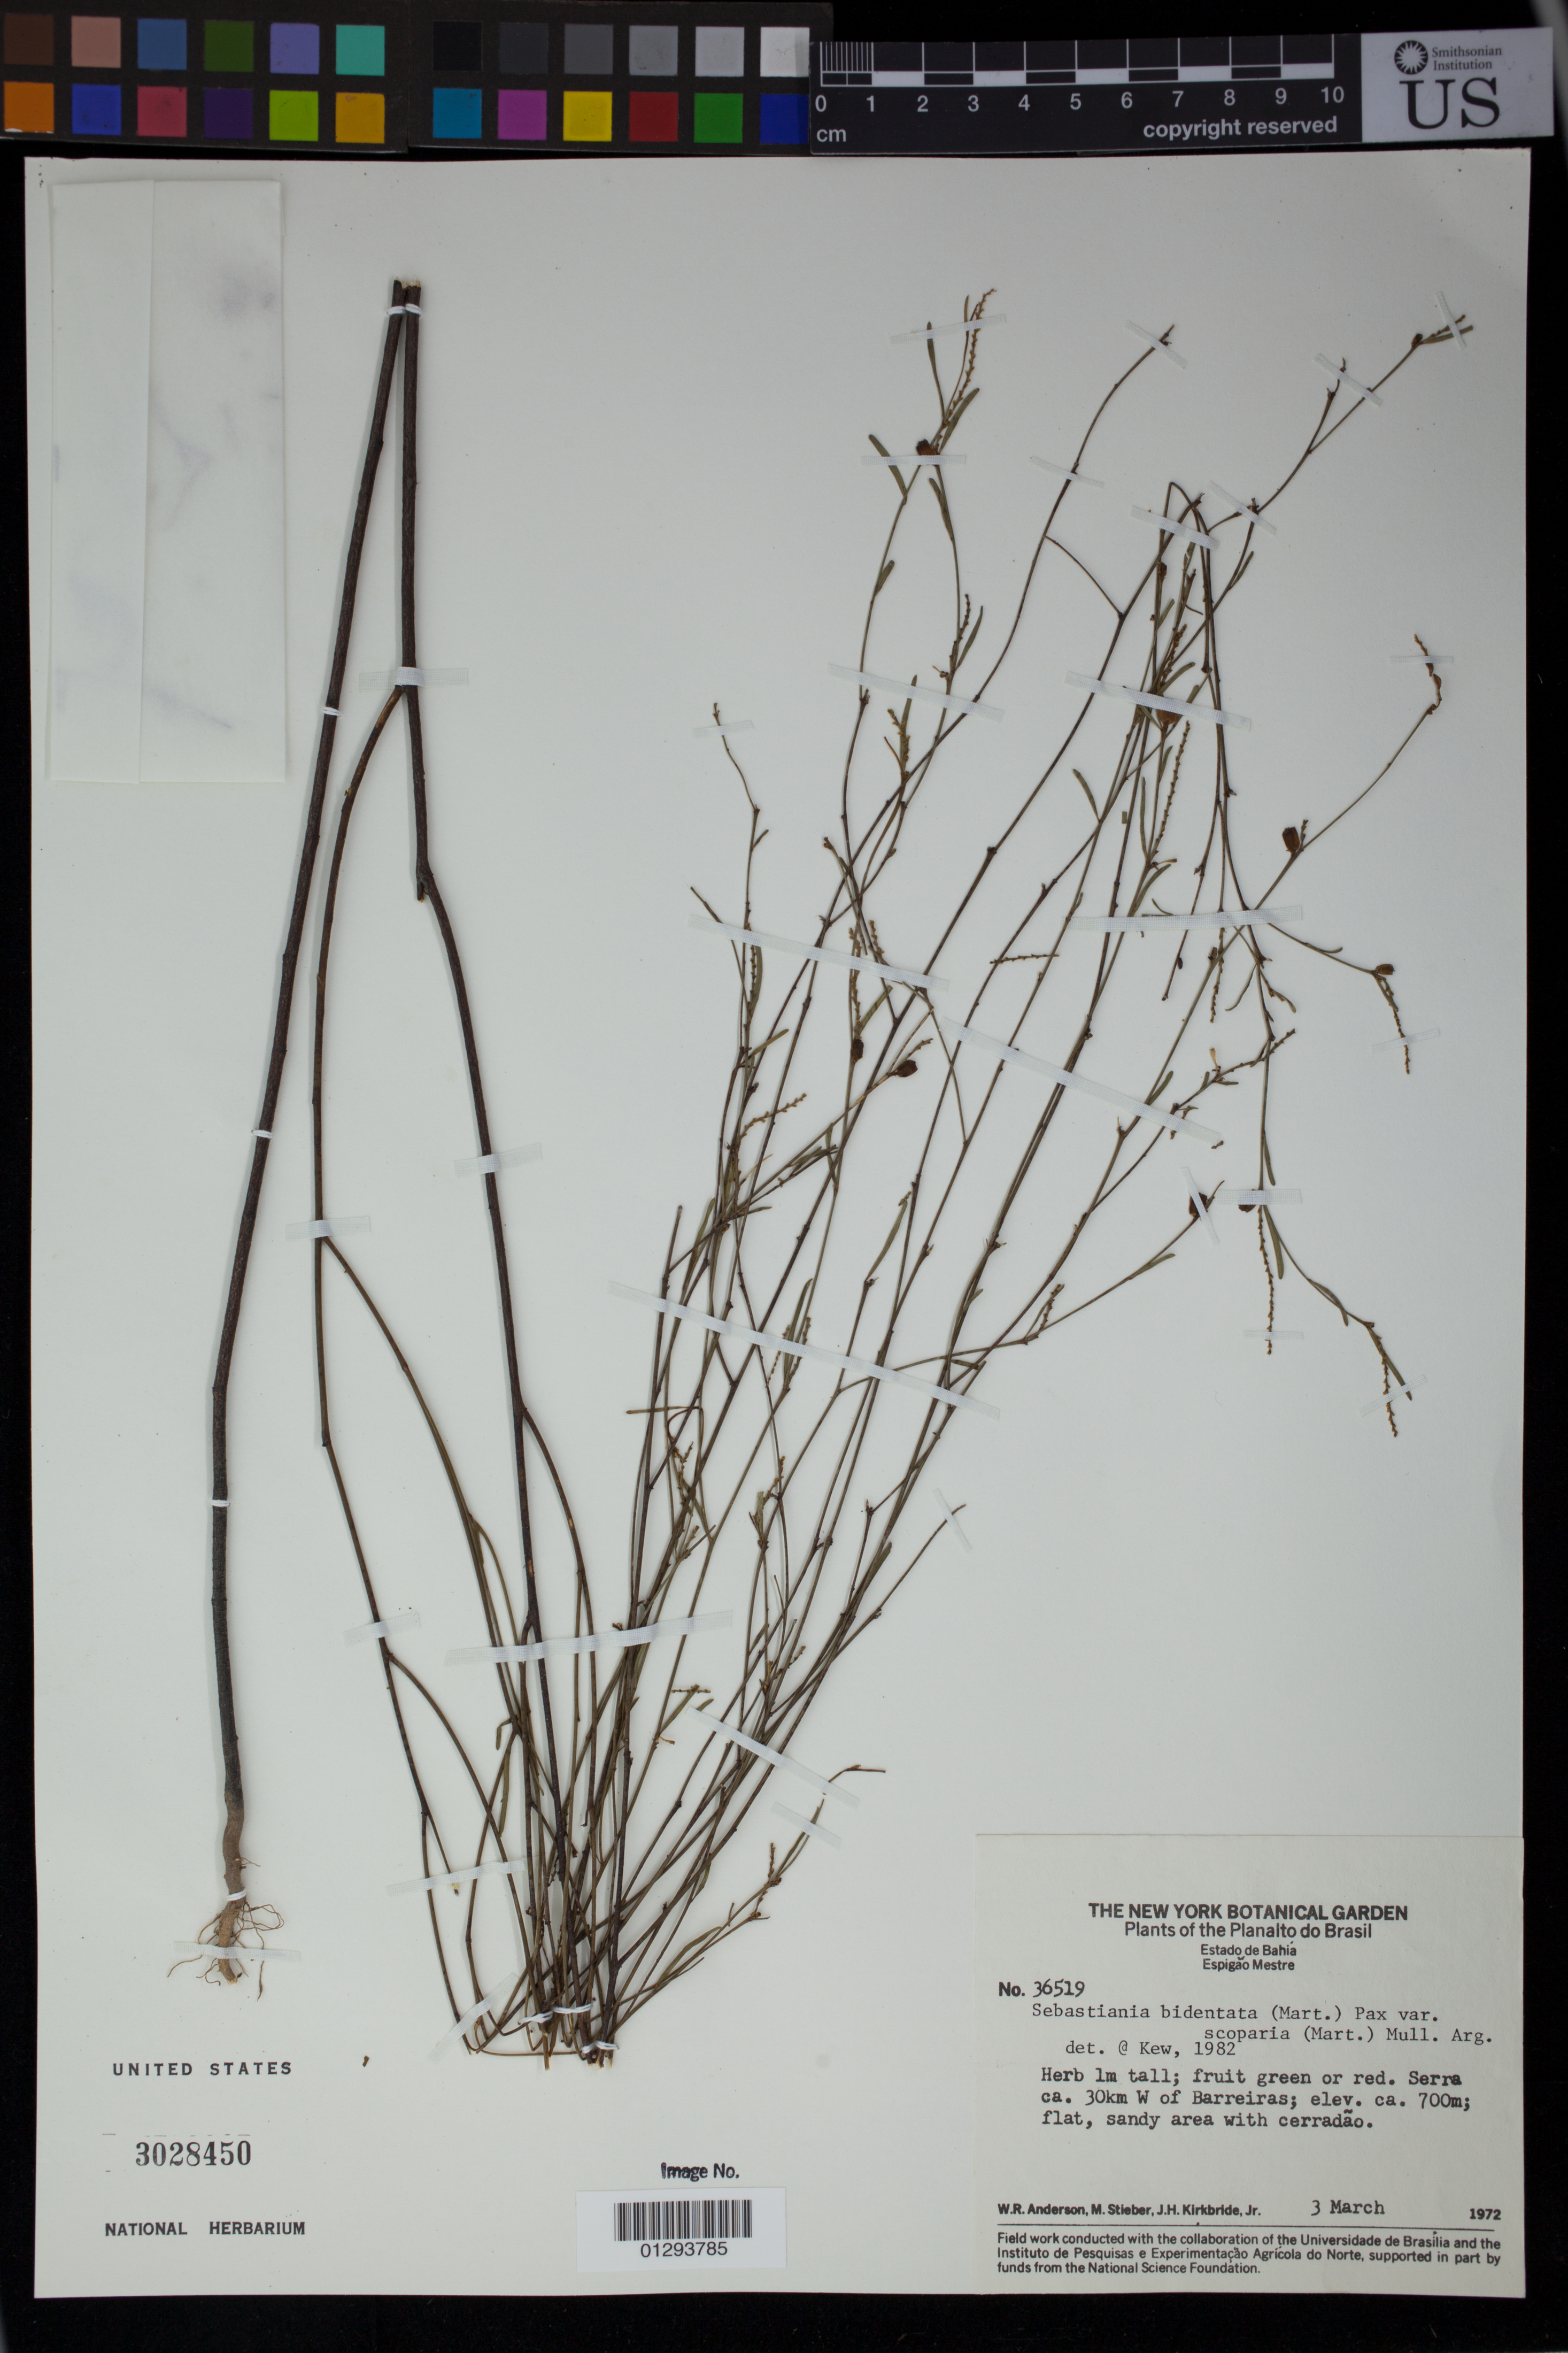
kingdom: Plantae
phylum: Tracheophyta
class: Magnoliopsida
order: Malpighiales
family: Euphorbiaceae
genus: Sebastiania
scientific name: Sebastiania bidentata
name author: (Mart. & Zucc.) Pax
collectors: W. R. Anderson, M. Stieber & J. H. Kirkbride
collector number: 36519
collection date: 1972-03-03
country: Brazil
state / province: Bahia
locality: Barreiras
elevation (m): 700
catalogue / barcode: US 3028450